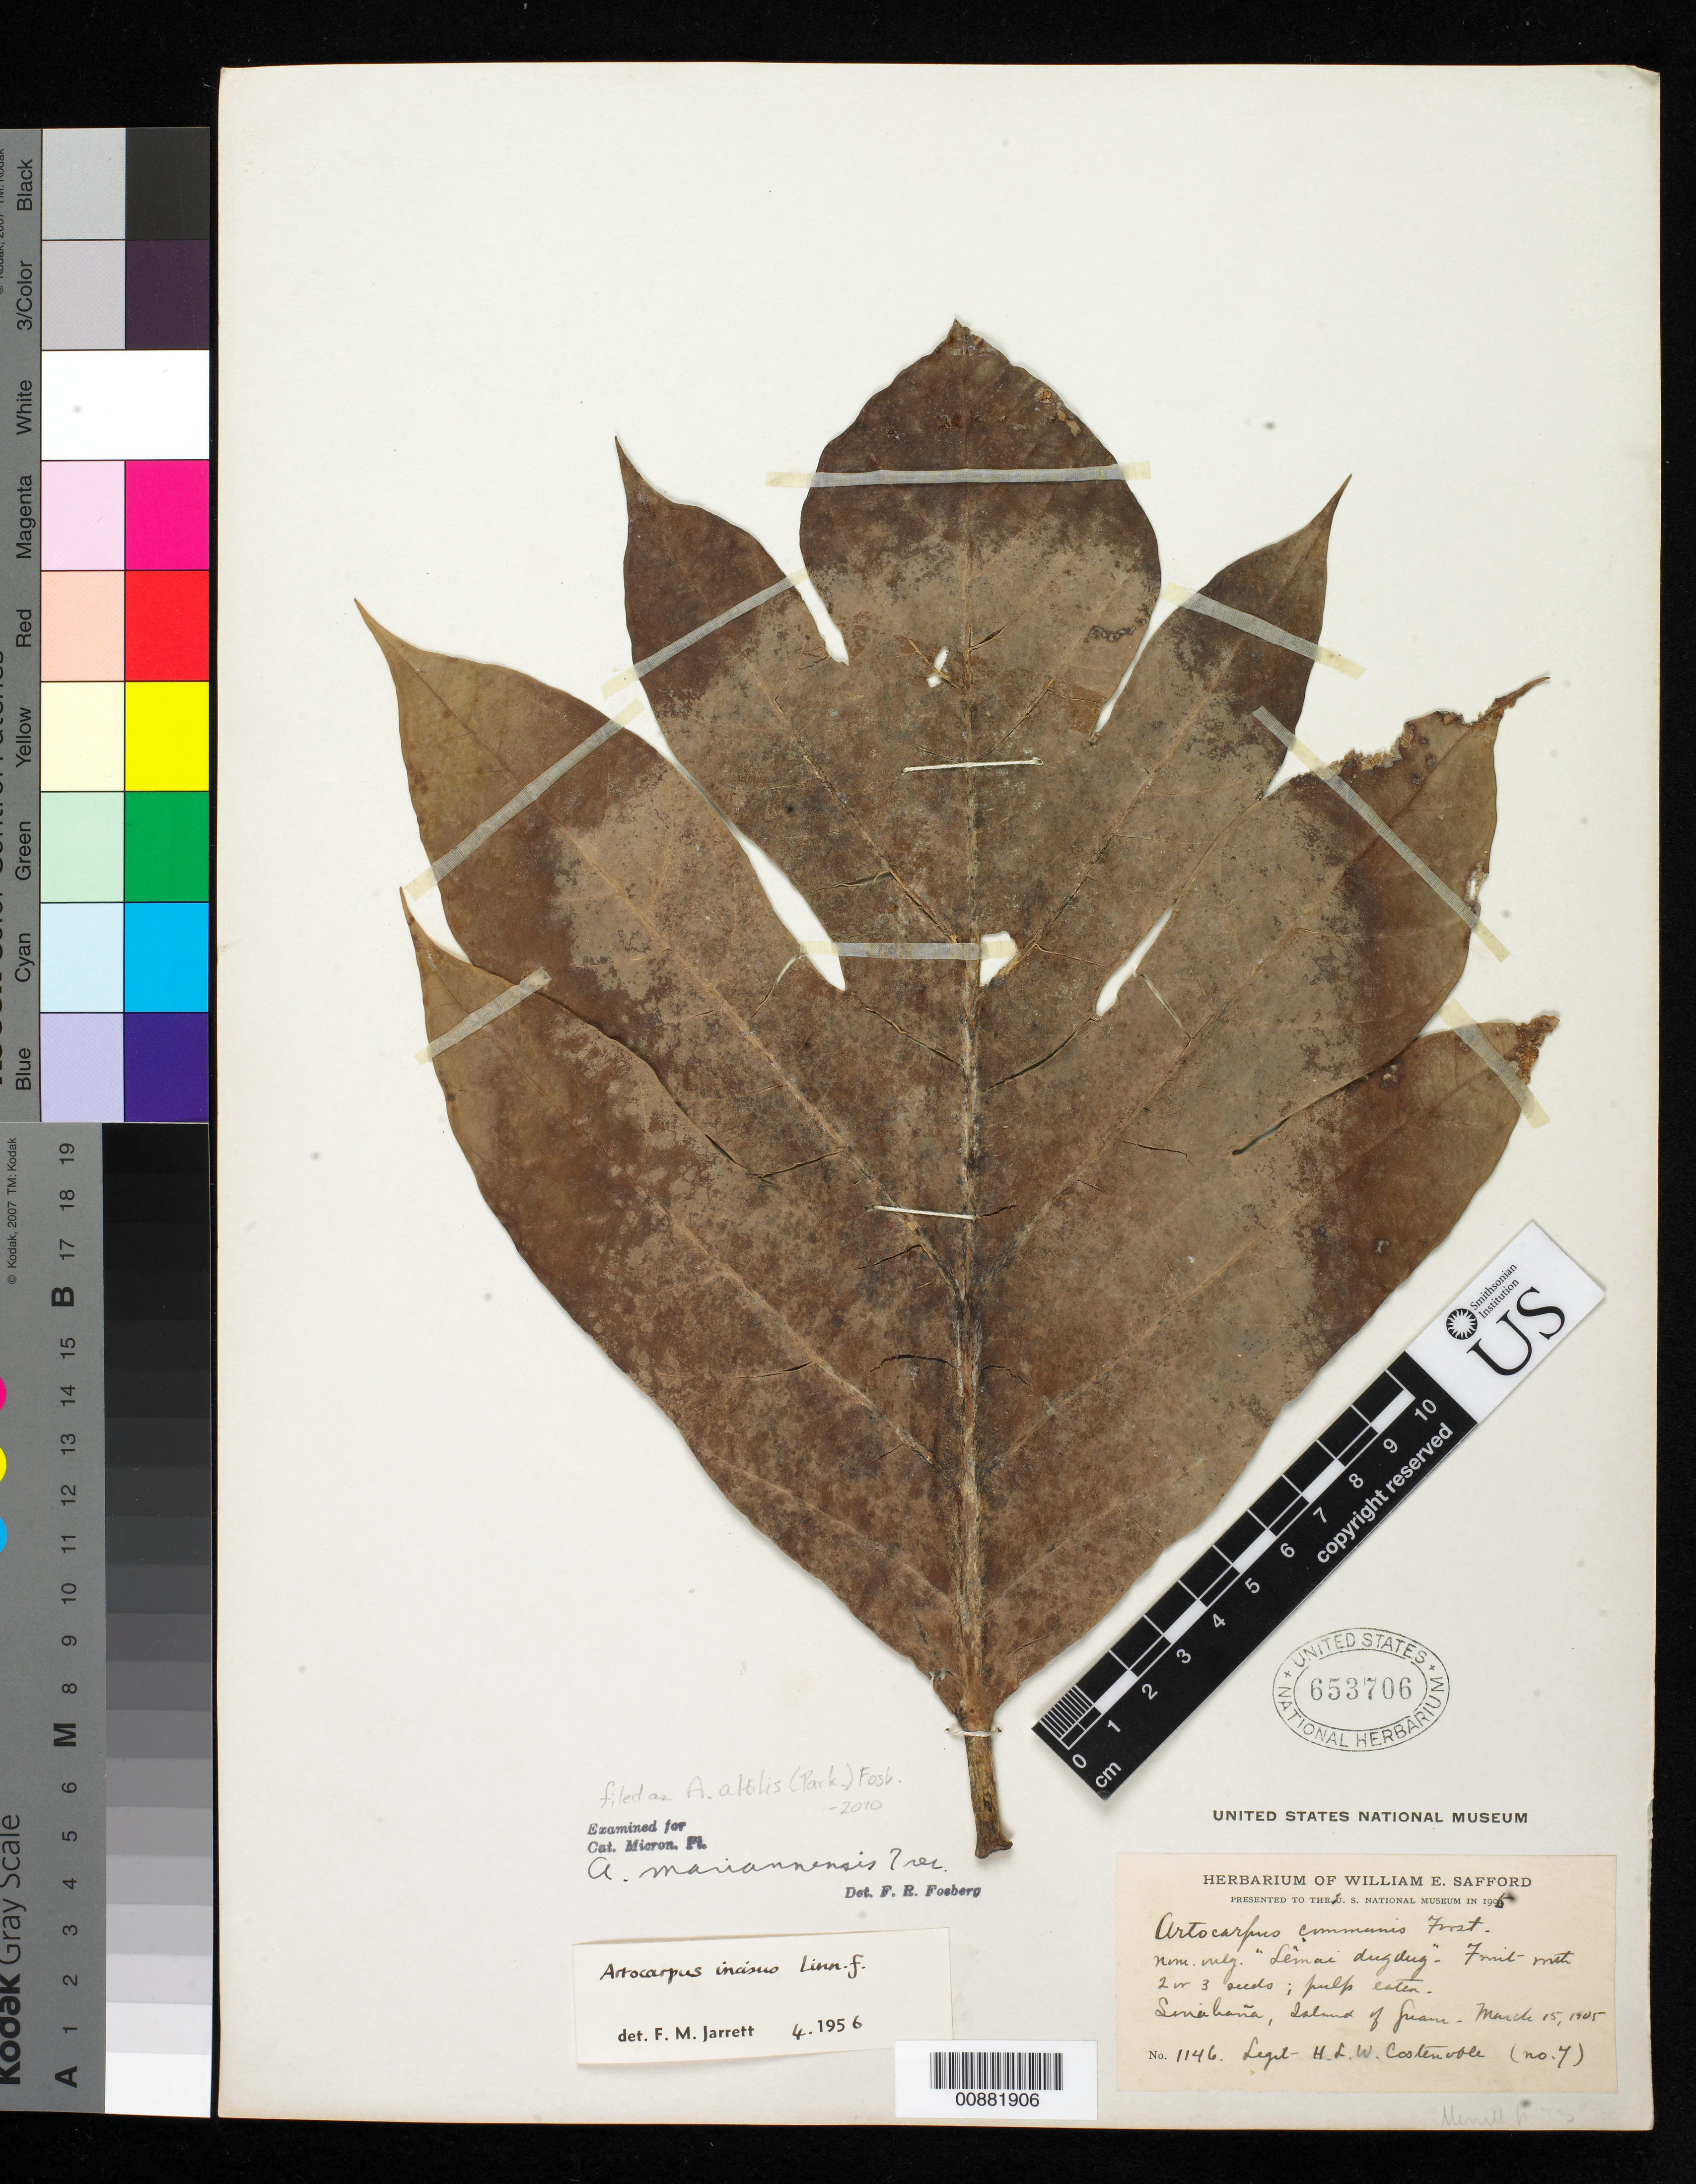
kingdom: Plantae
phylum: Tracheophyta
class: Magnoliopsida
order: Rosales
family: Moraceae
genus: Artocarpus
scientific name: Artocarpus altilis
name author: (Parkinson) Fosberg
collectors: H. Costenoble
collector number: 1146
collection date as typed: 15 Mar 1905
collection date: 1905-03-15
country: Guam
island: Guam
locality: Sinalhana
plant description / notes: MJD copied to EBDCS- Food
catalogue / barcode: US 653706